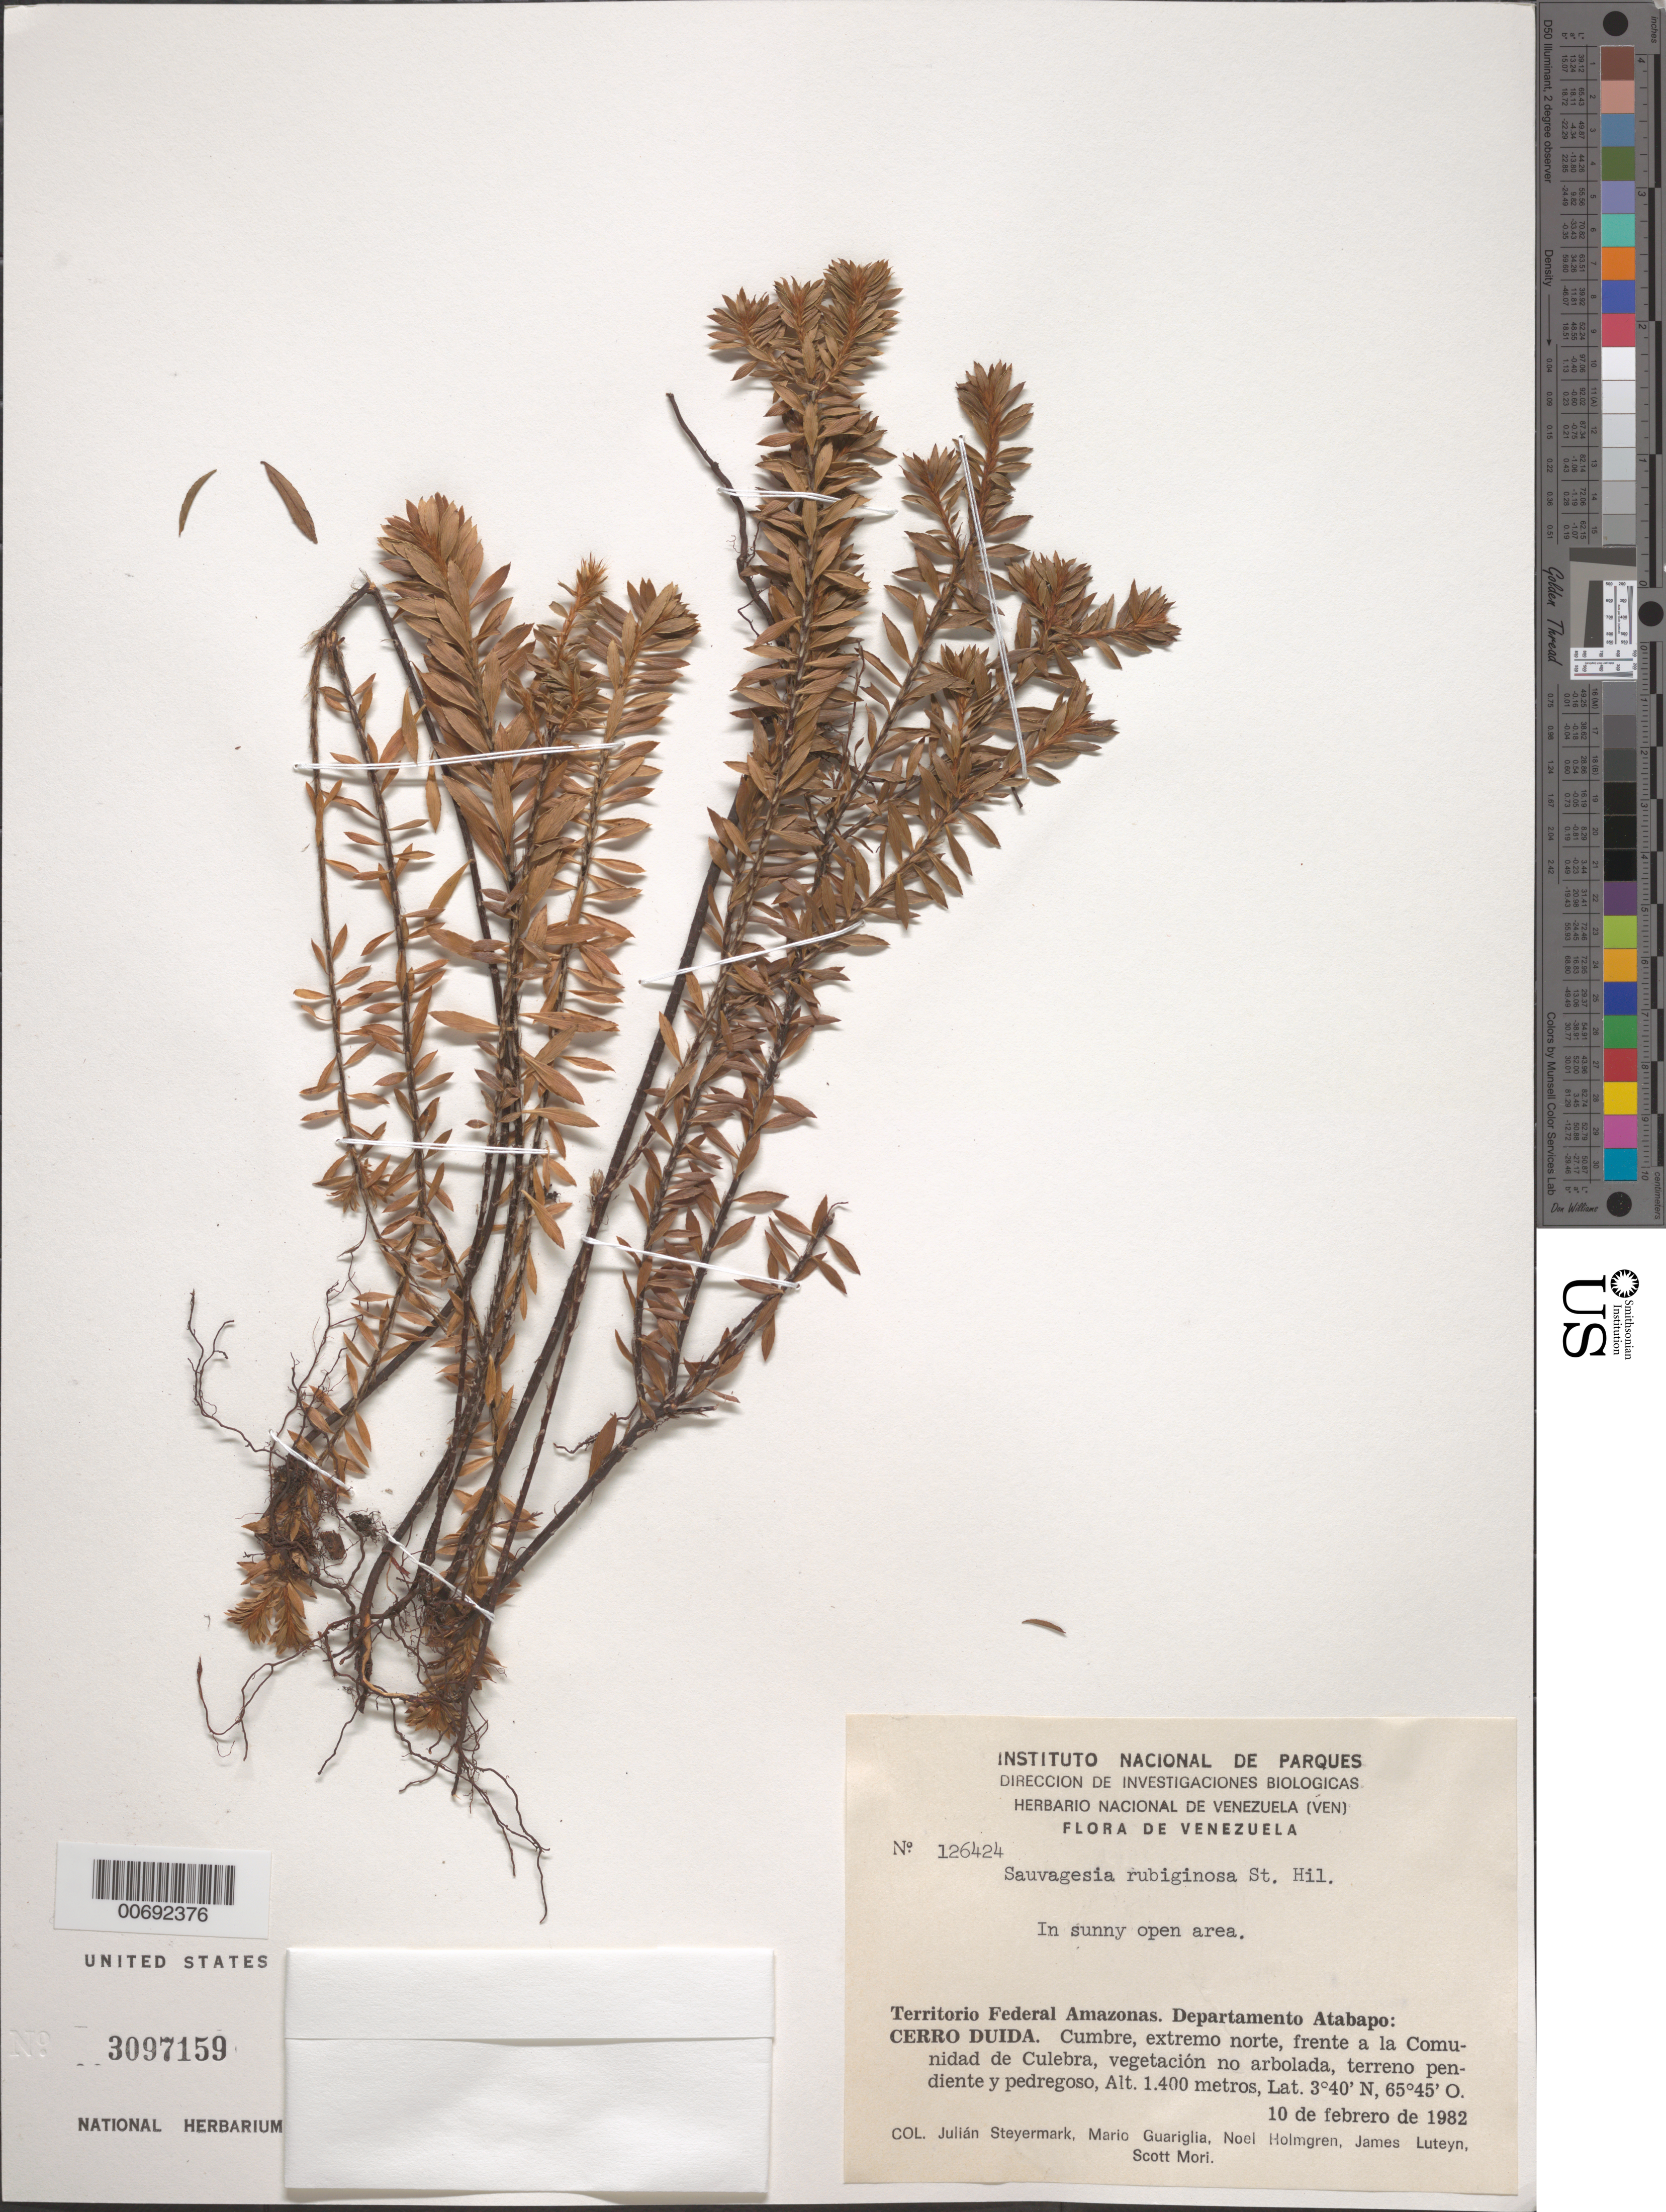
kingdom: Plantae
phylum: Tracheophyta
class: Magnoliopsida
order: Malpighiales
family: Ochnaceae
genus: Sauvagesia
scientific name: Sauvagesia rubiginosa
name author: A. St.-Hil.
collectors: J. Steyermark, M. Guariglia P., N. H. Holmgren, J. L. Luteyn & S. Mori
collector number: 126424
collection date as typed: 10-Feb-82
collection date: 1982-02-10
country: Venezuela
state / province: Amazonas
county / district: Atabapo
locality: Cominidad de Culebra, N del Cerro Duida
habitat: Sunny open area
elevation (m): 1400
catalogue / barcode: US 3097159